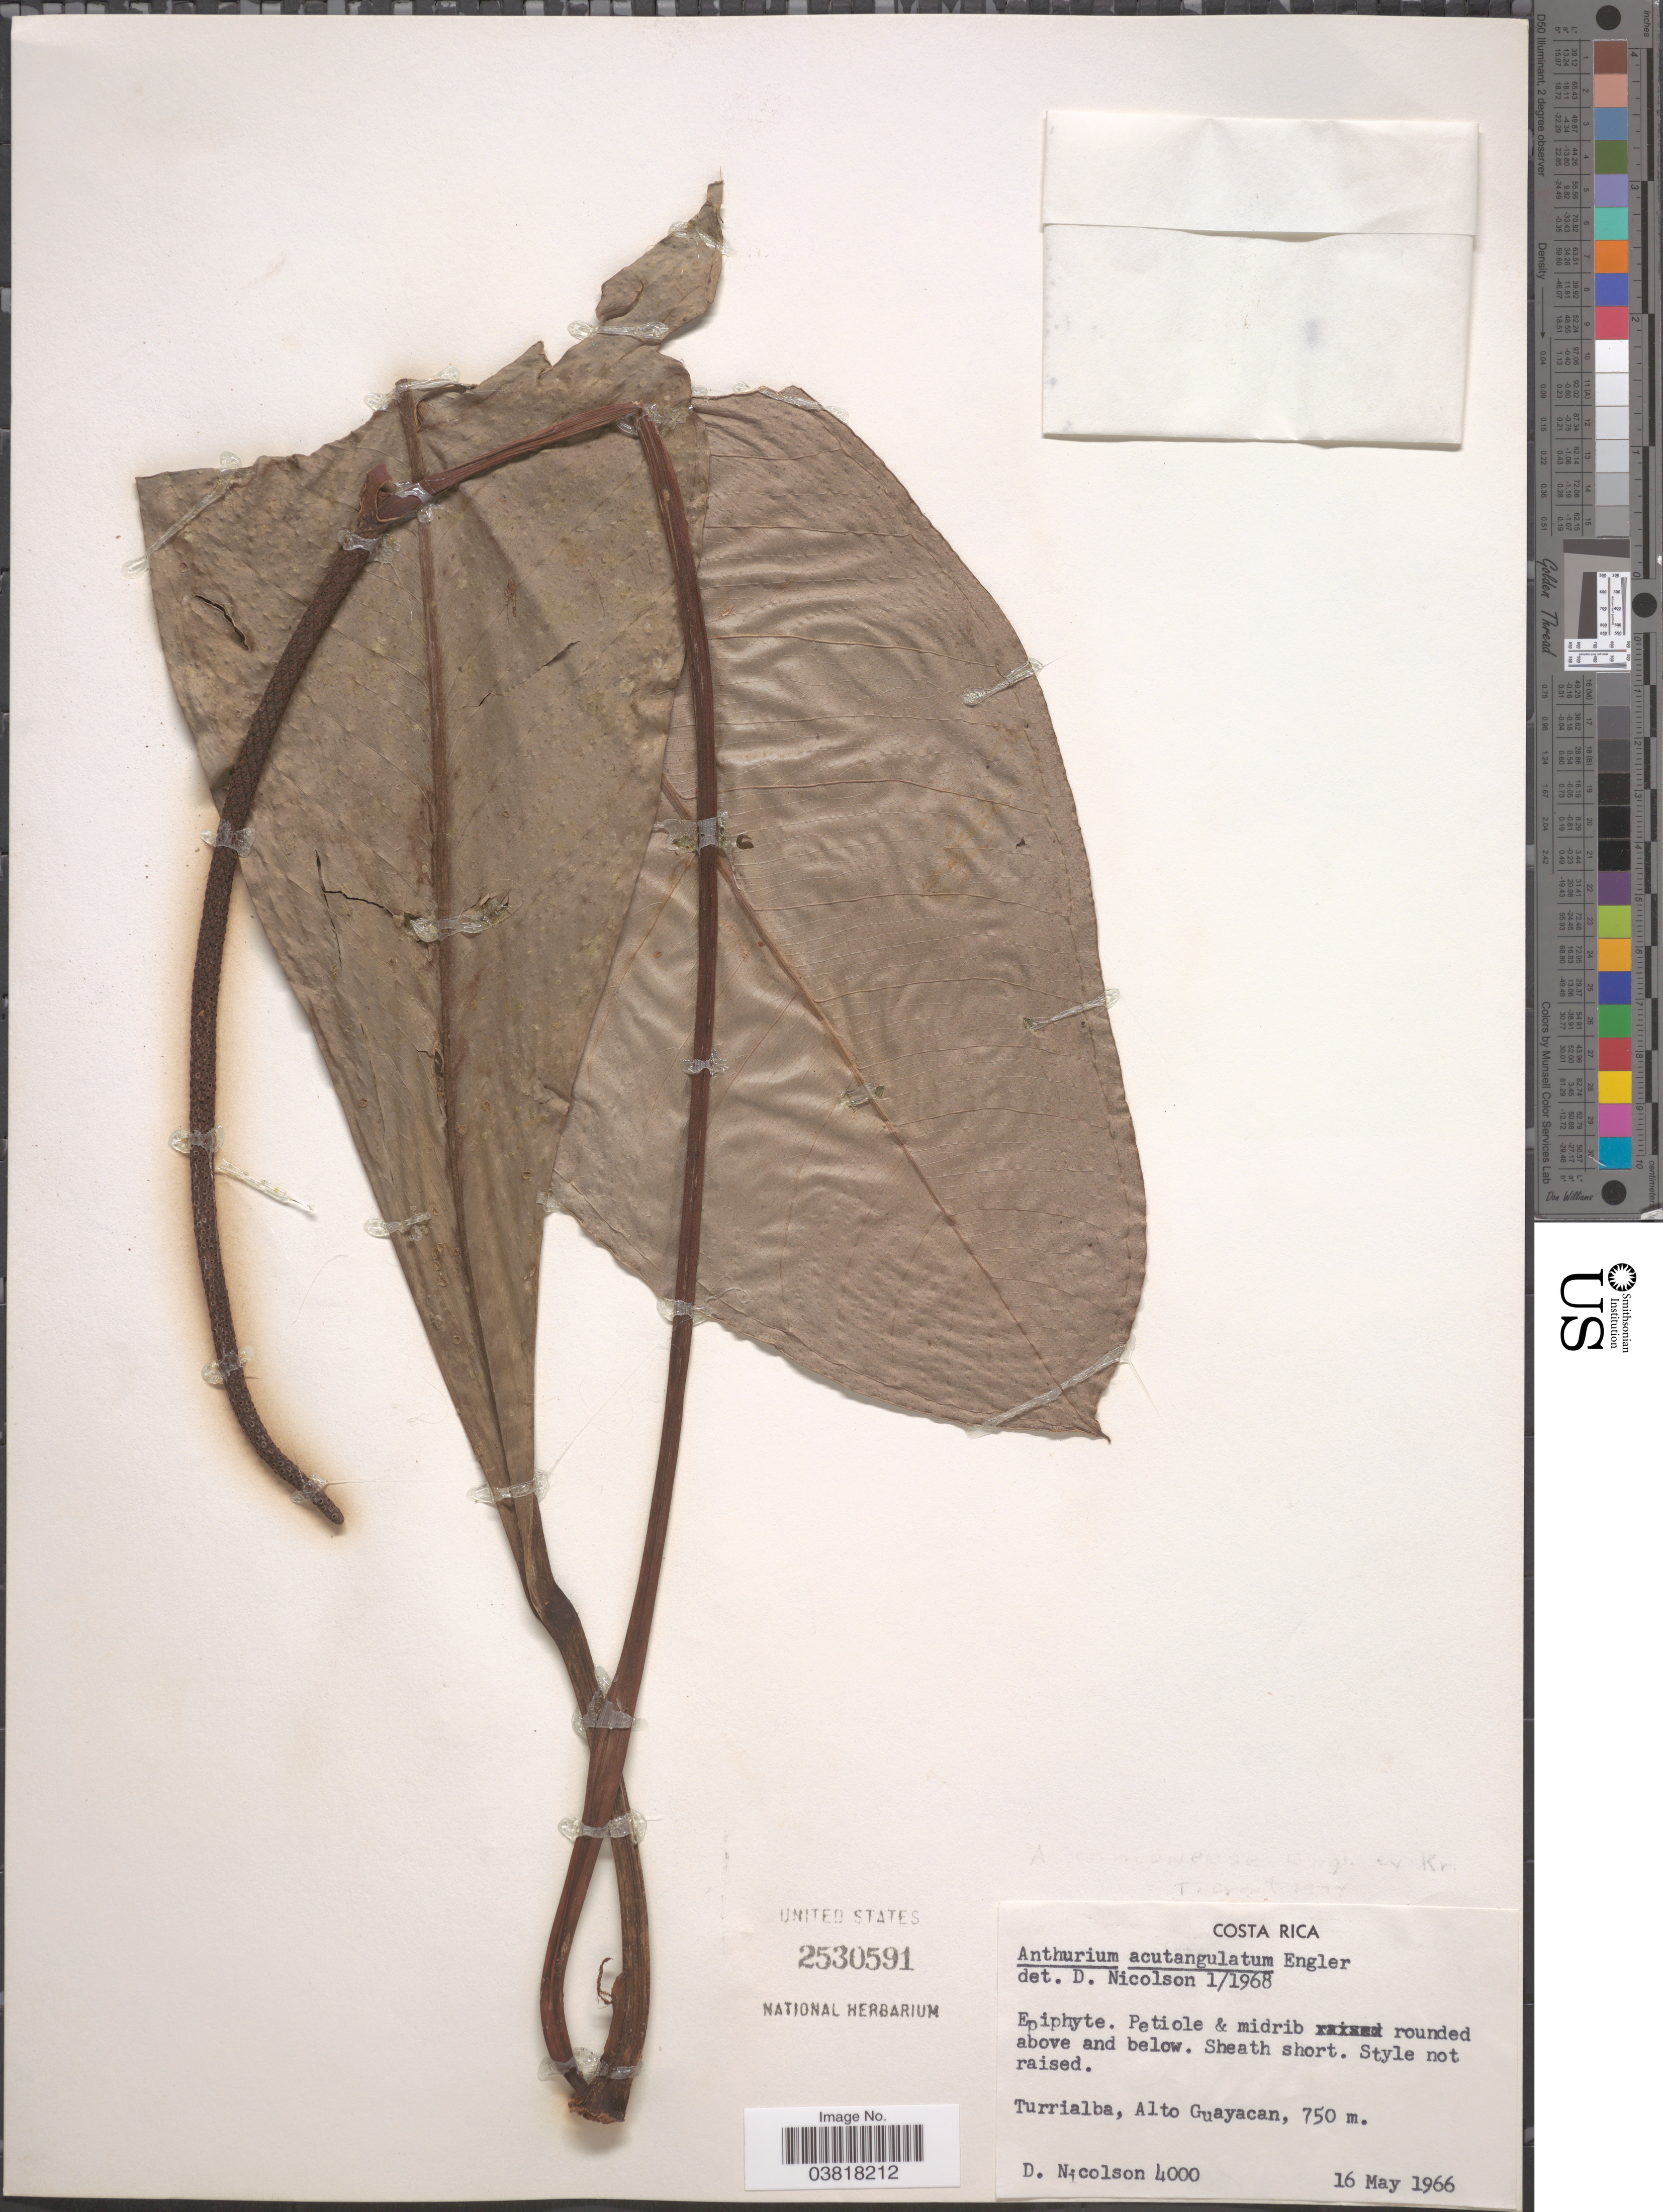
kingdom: Plantae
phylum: Tracheophyta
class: Liliopsida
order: Alismatales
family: Araceae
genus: Anthurium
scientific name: Anthurium acutangulum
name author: Engl.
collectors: D. H. Nicolson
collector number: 4000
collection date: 1966-05-16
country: Costa Rica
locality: Turrialba, Alto Guayacan.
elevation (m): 750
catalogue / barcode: US 2530591